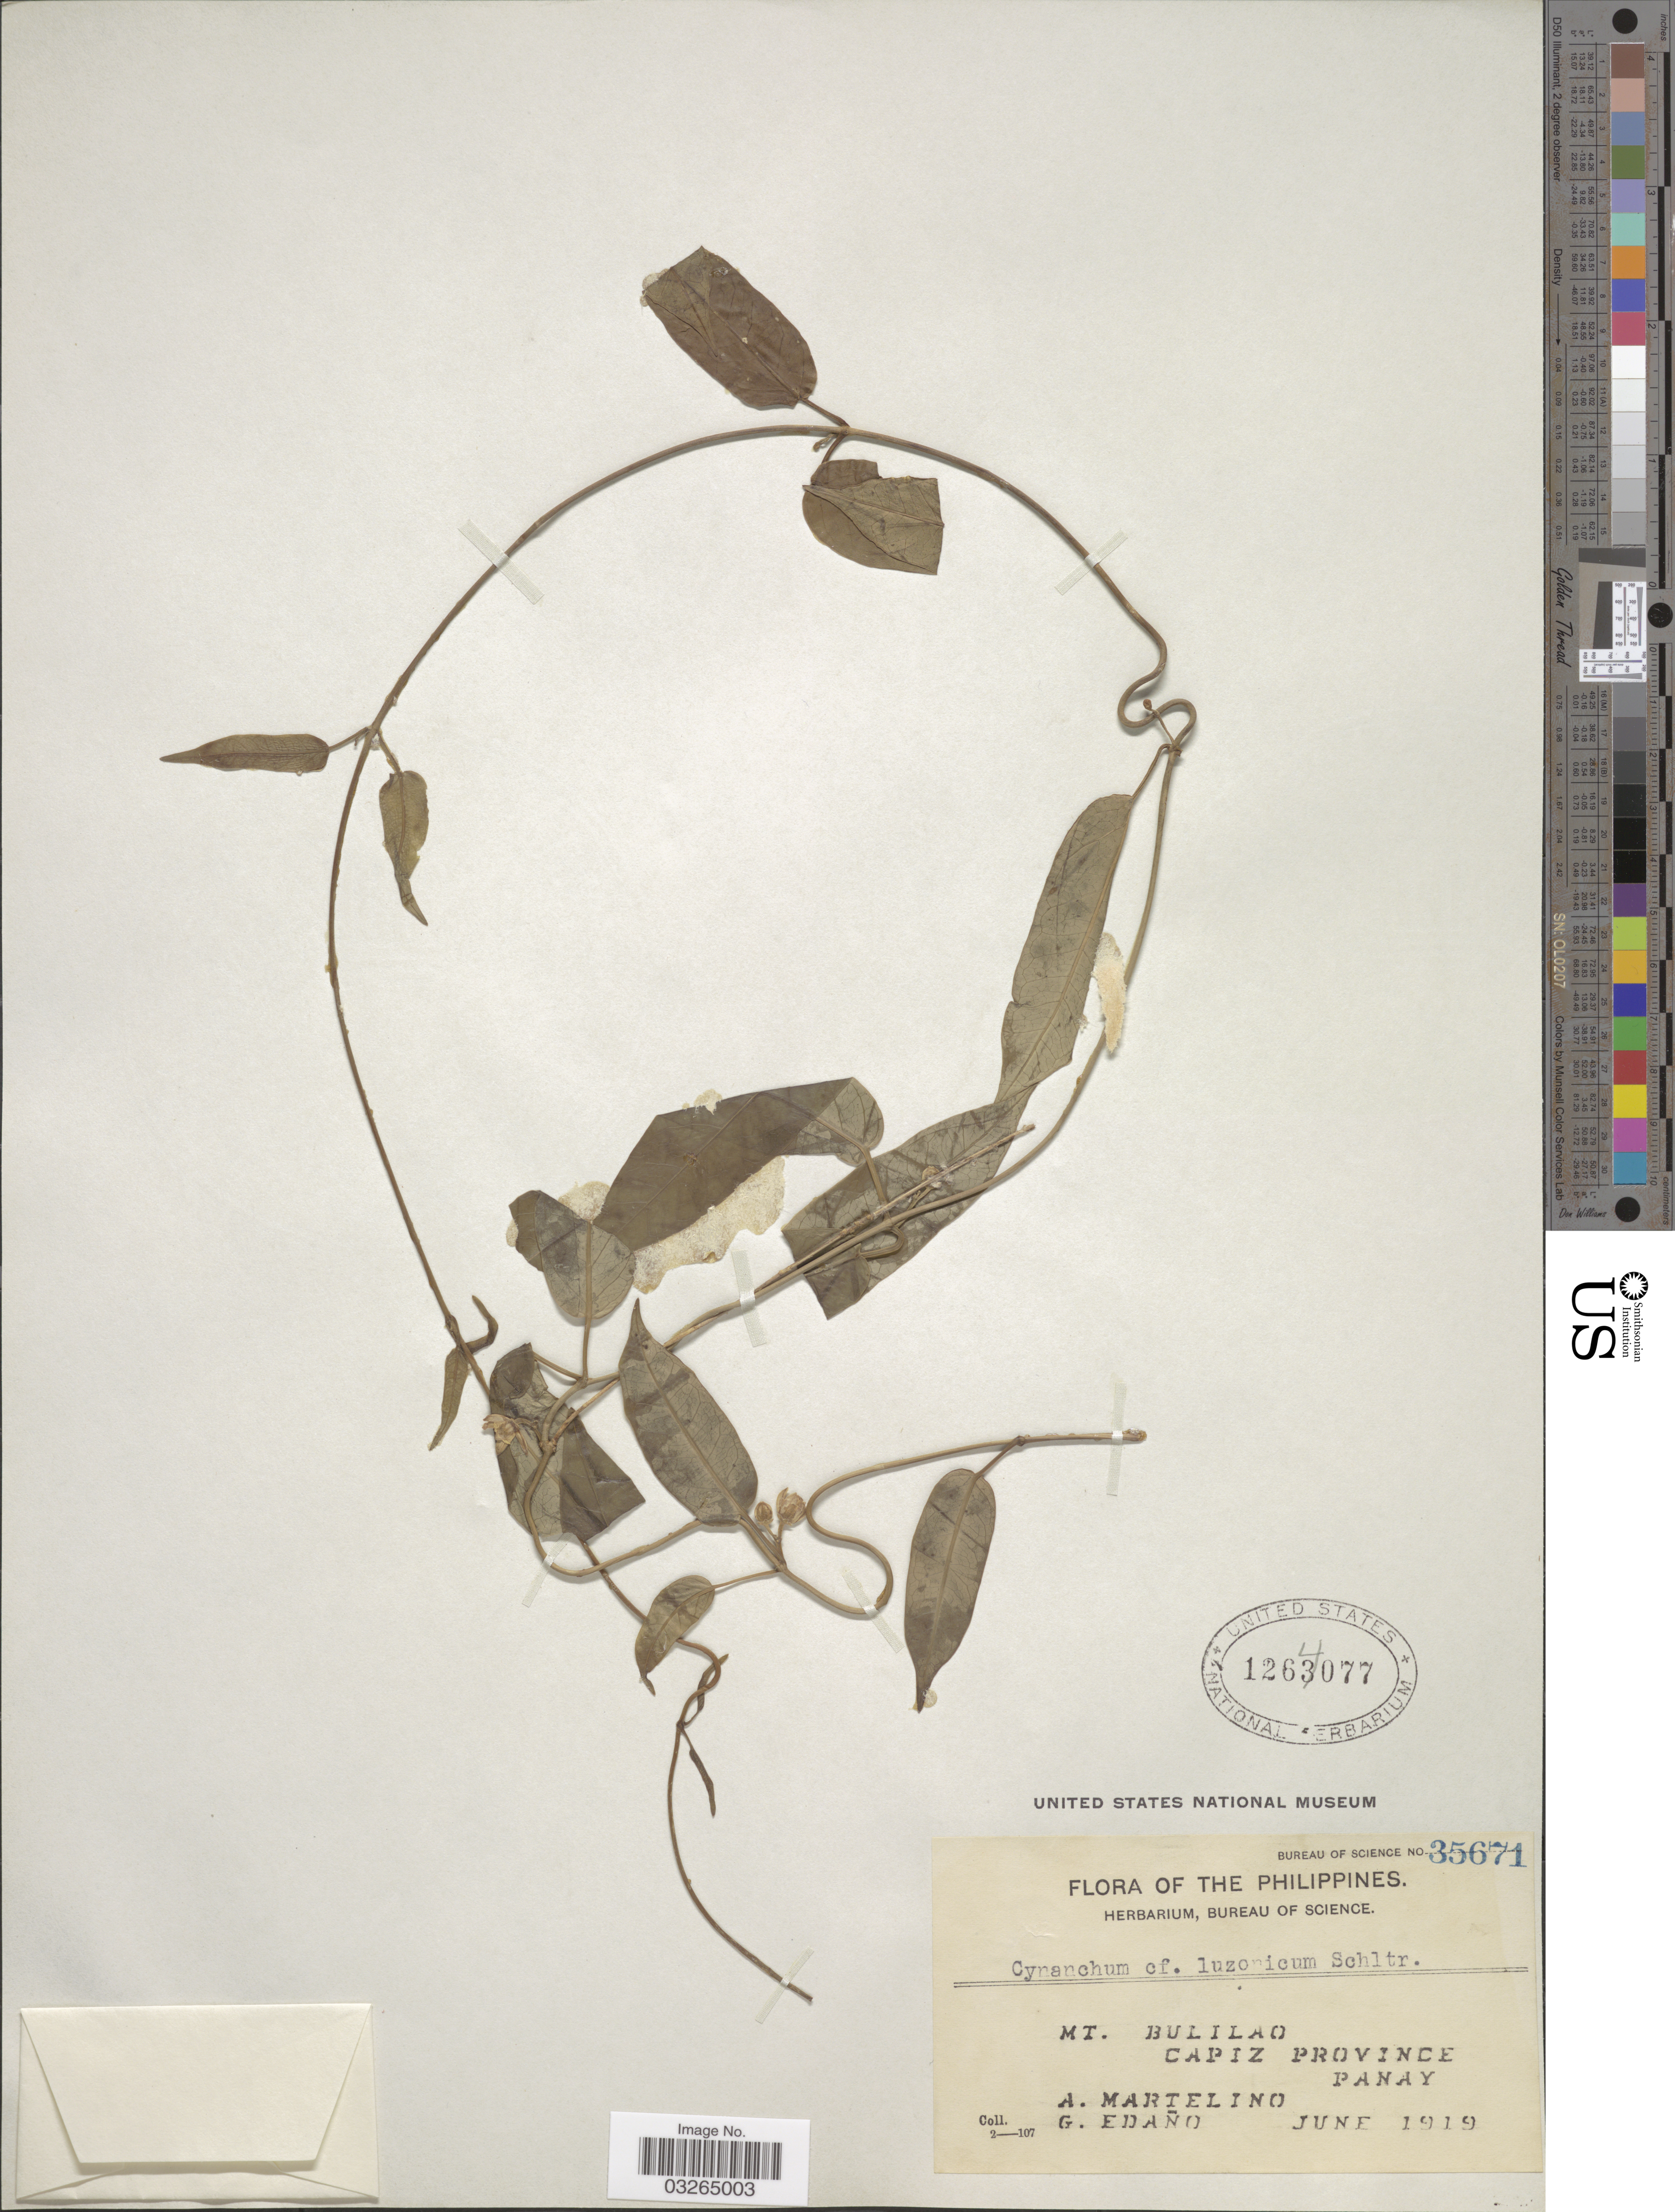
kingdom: Plantae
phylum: Tracheophyta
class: Magnoliopsida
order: Gentianales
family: Apocynaceae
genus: Cynanchum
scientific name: Cynanchum ovalifolium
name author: Wight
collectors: A. Martelino & G. Edaño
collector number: Bureau of Science 35671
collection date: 1919-06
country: Philippines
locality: Mt. Bulilao. Capiz Province. Panay.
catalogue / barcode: US 1264077